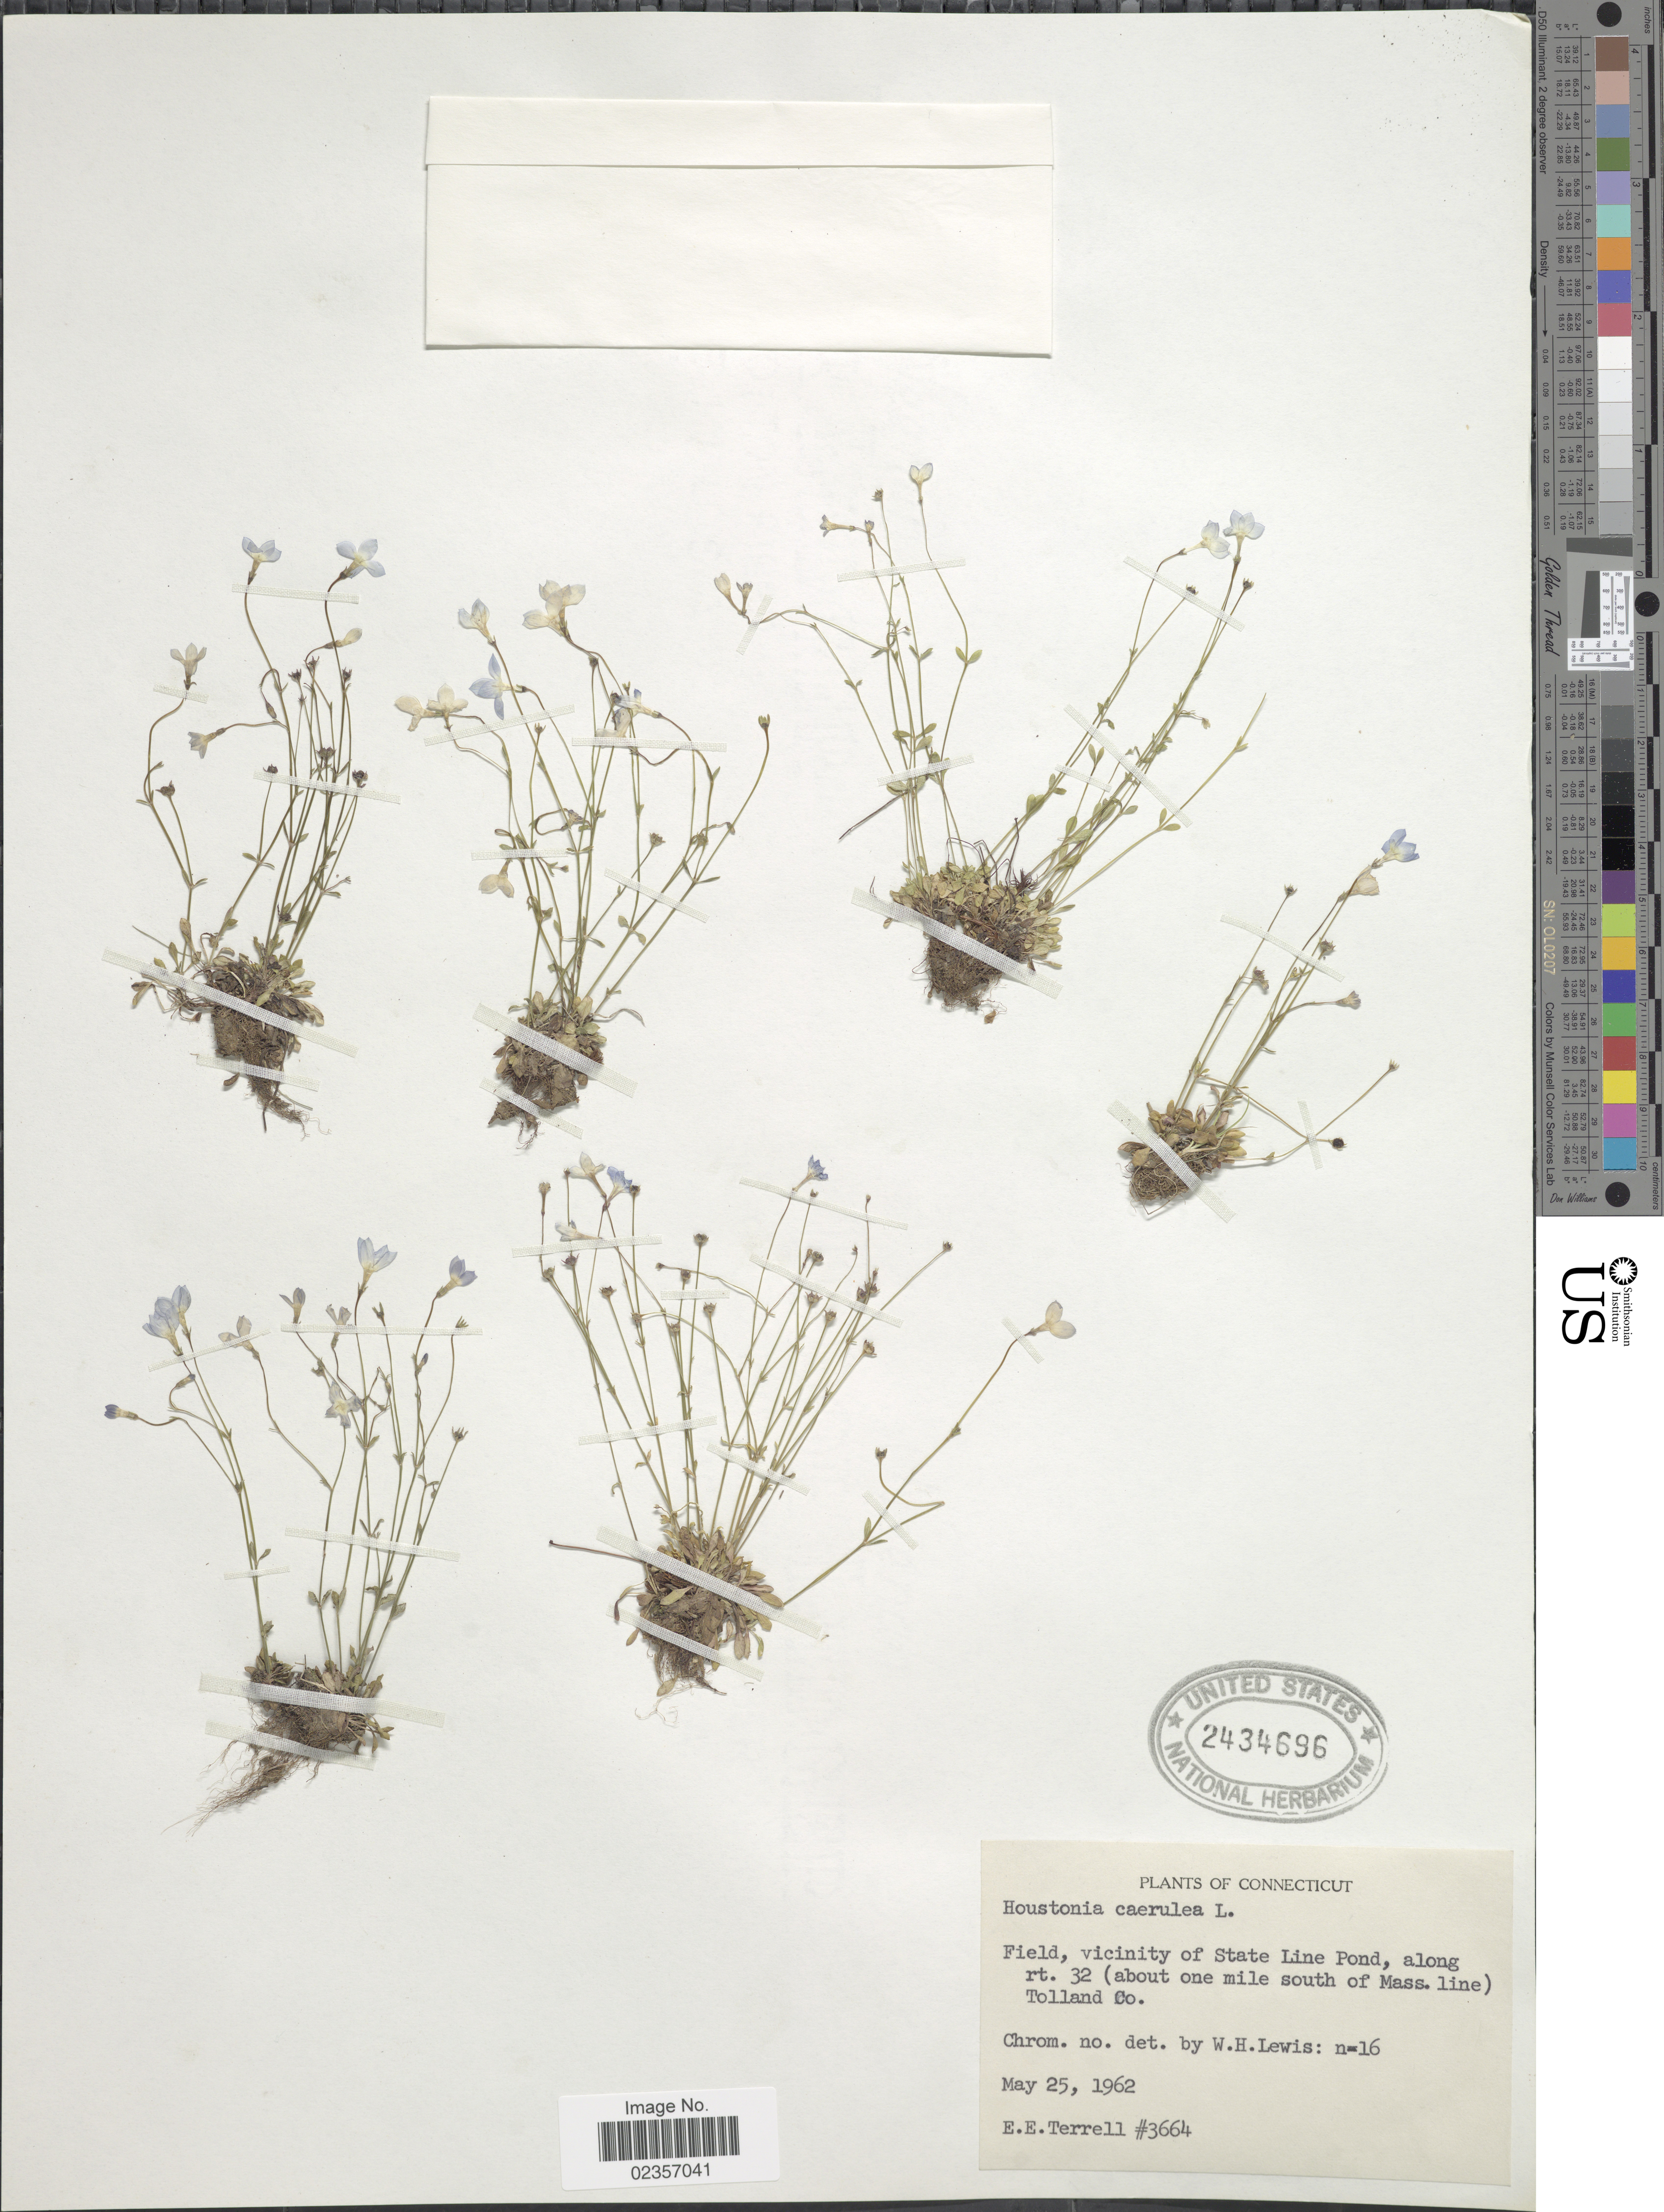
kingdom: Plantae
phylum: Tracheophyta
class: Magnoliopsida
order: Gentianales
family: Rubiaceae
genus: Houstonia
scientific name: Houstonia caerulea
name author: L.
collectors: E. E. Terrell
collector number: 3664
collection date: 1962-05-25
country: United States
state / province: Connecticut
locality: Field, vicinity of State Line Pond, along rt. 32 (about one mile south of Mass. line) Tolland Co.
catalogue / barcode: US 2434696